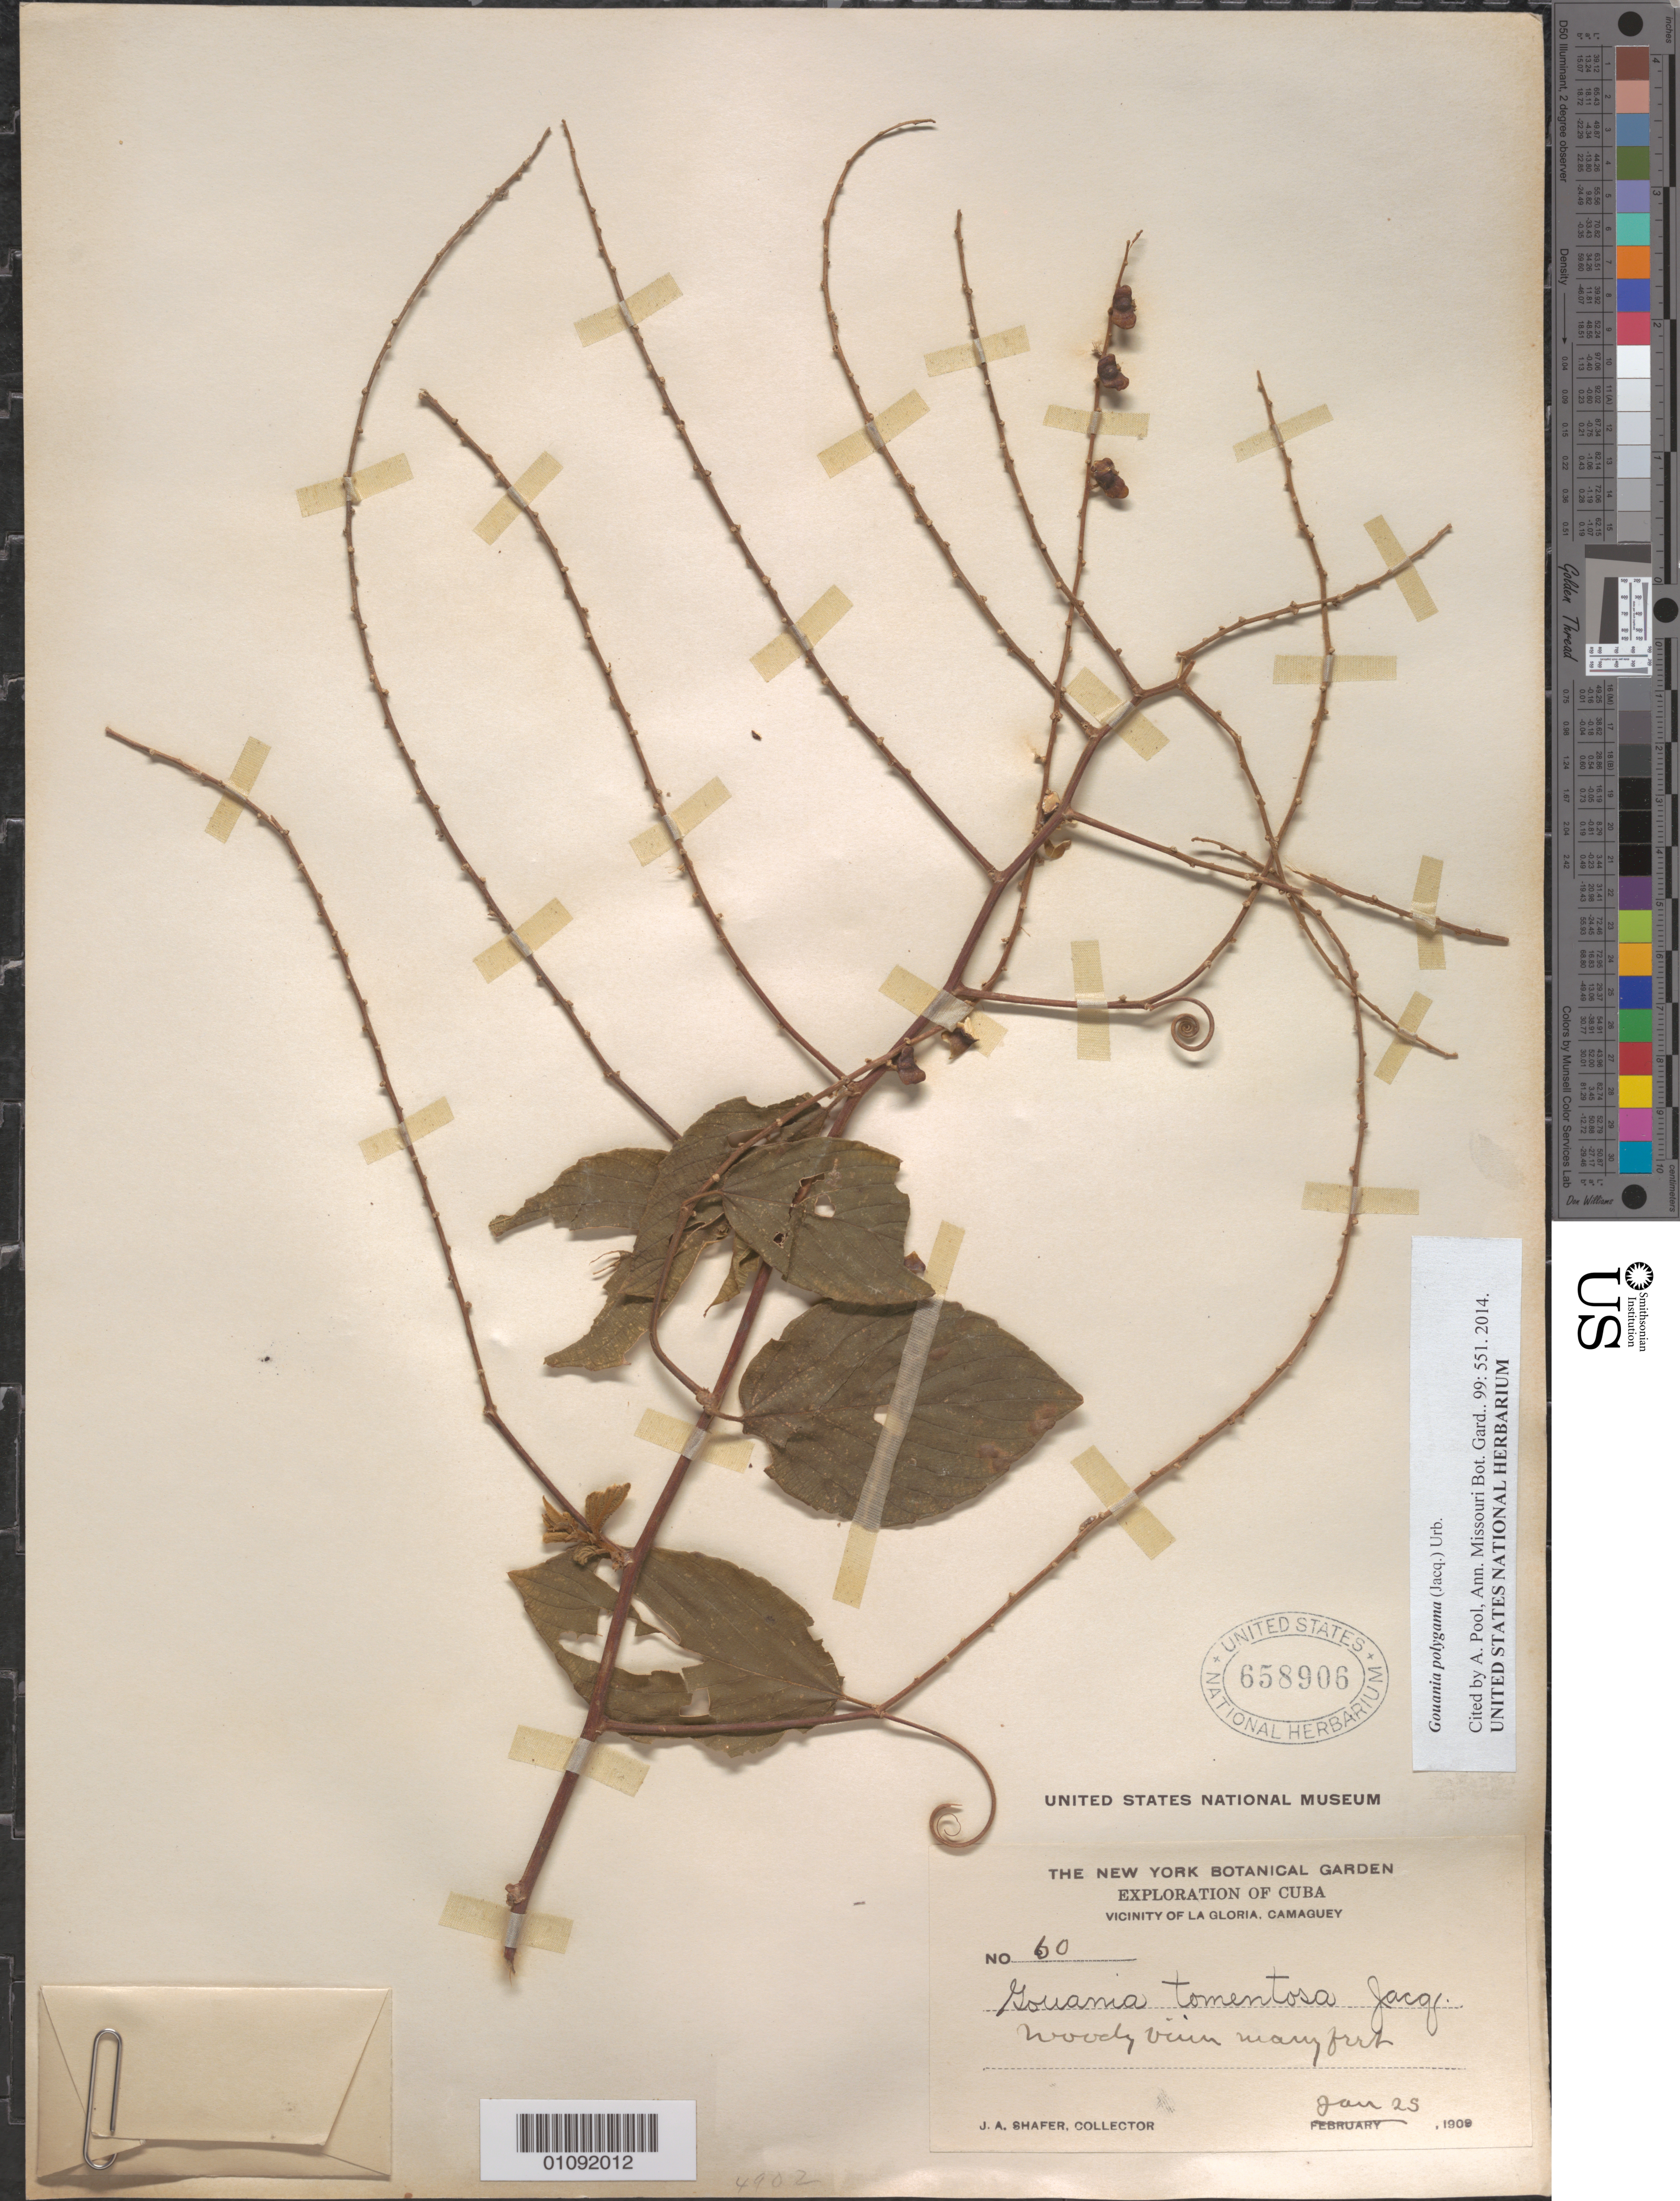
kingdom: Plantae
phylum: Tracheophyta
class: Magnoliopsida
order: Rosales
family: Rhamnaceae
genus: Gouania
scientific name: Gouania polygama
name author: (Jacq.) Urb.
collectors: J. A. Shafer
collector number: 60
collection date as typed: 25 Jan 1909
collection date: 1909-01-25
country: Cuba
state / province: Camagüey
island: Cuba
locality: Vicinity of La Gloria, Camaguey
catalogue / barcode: US 658906